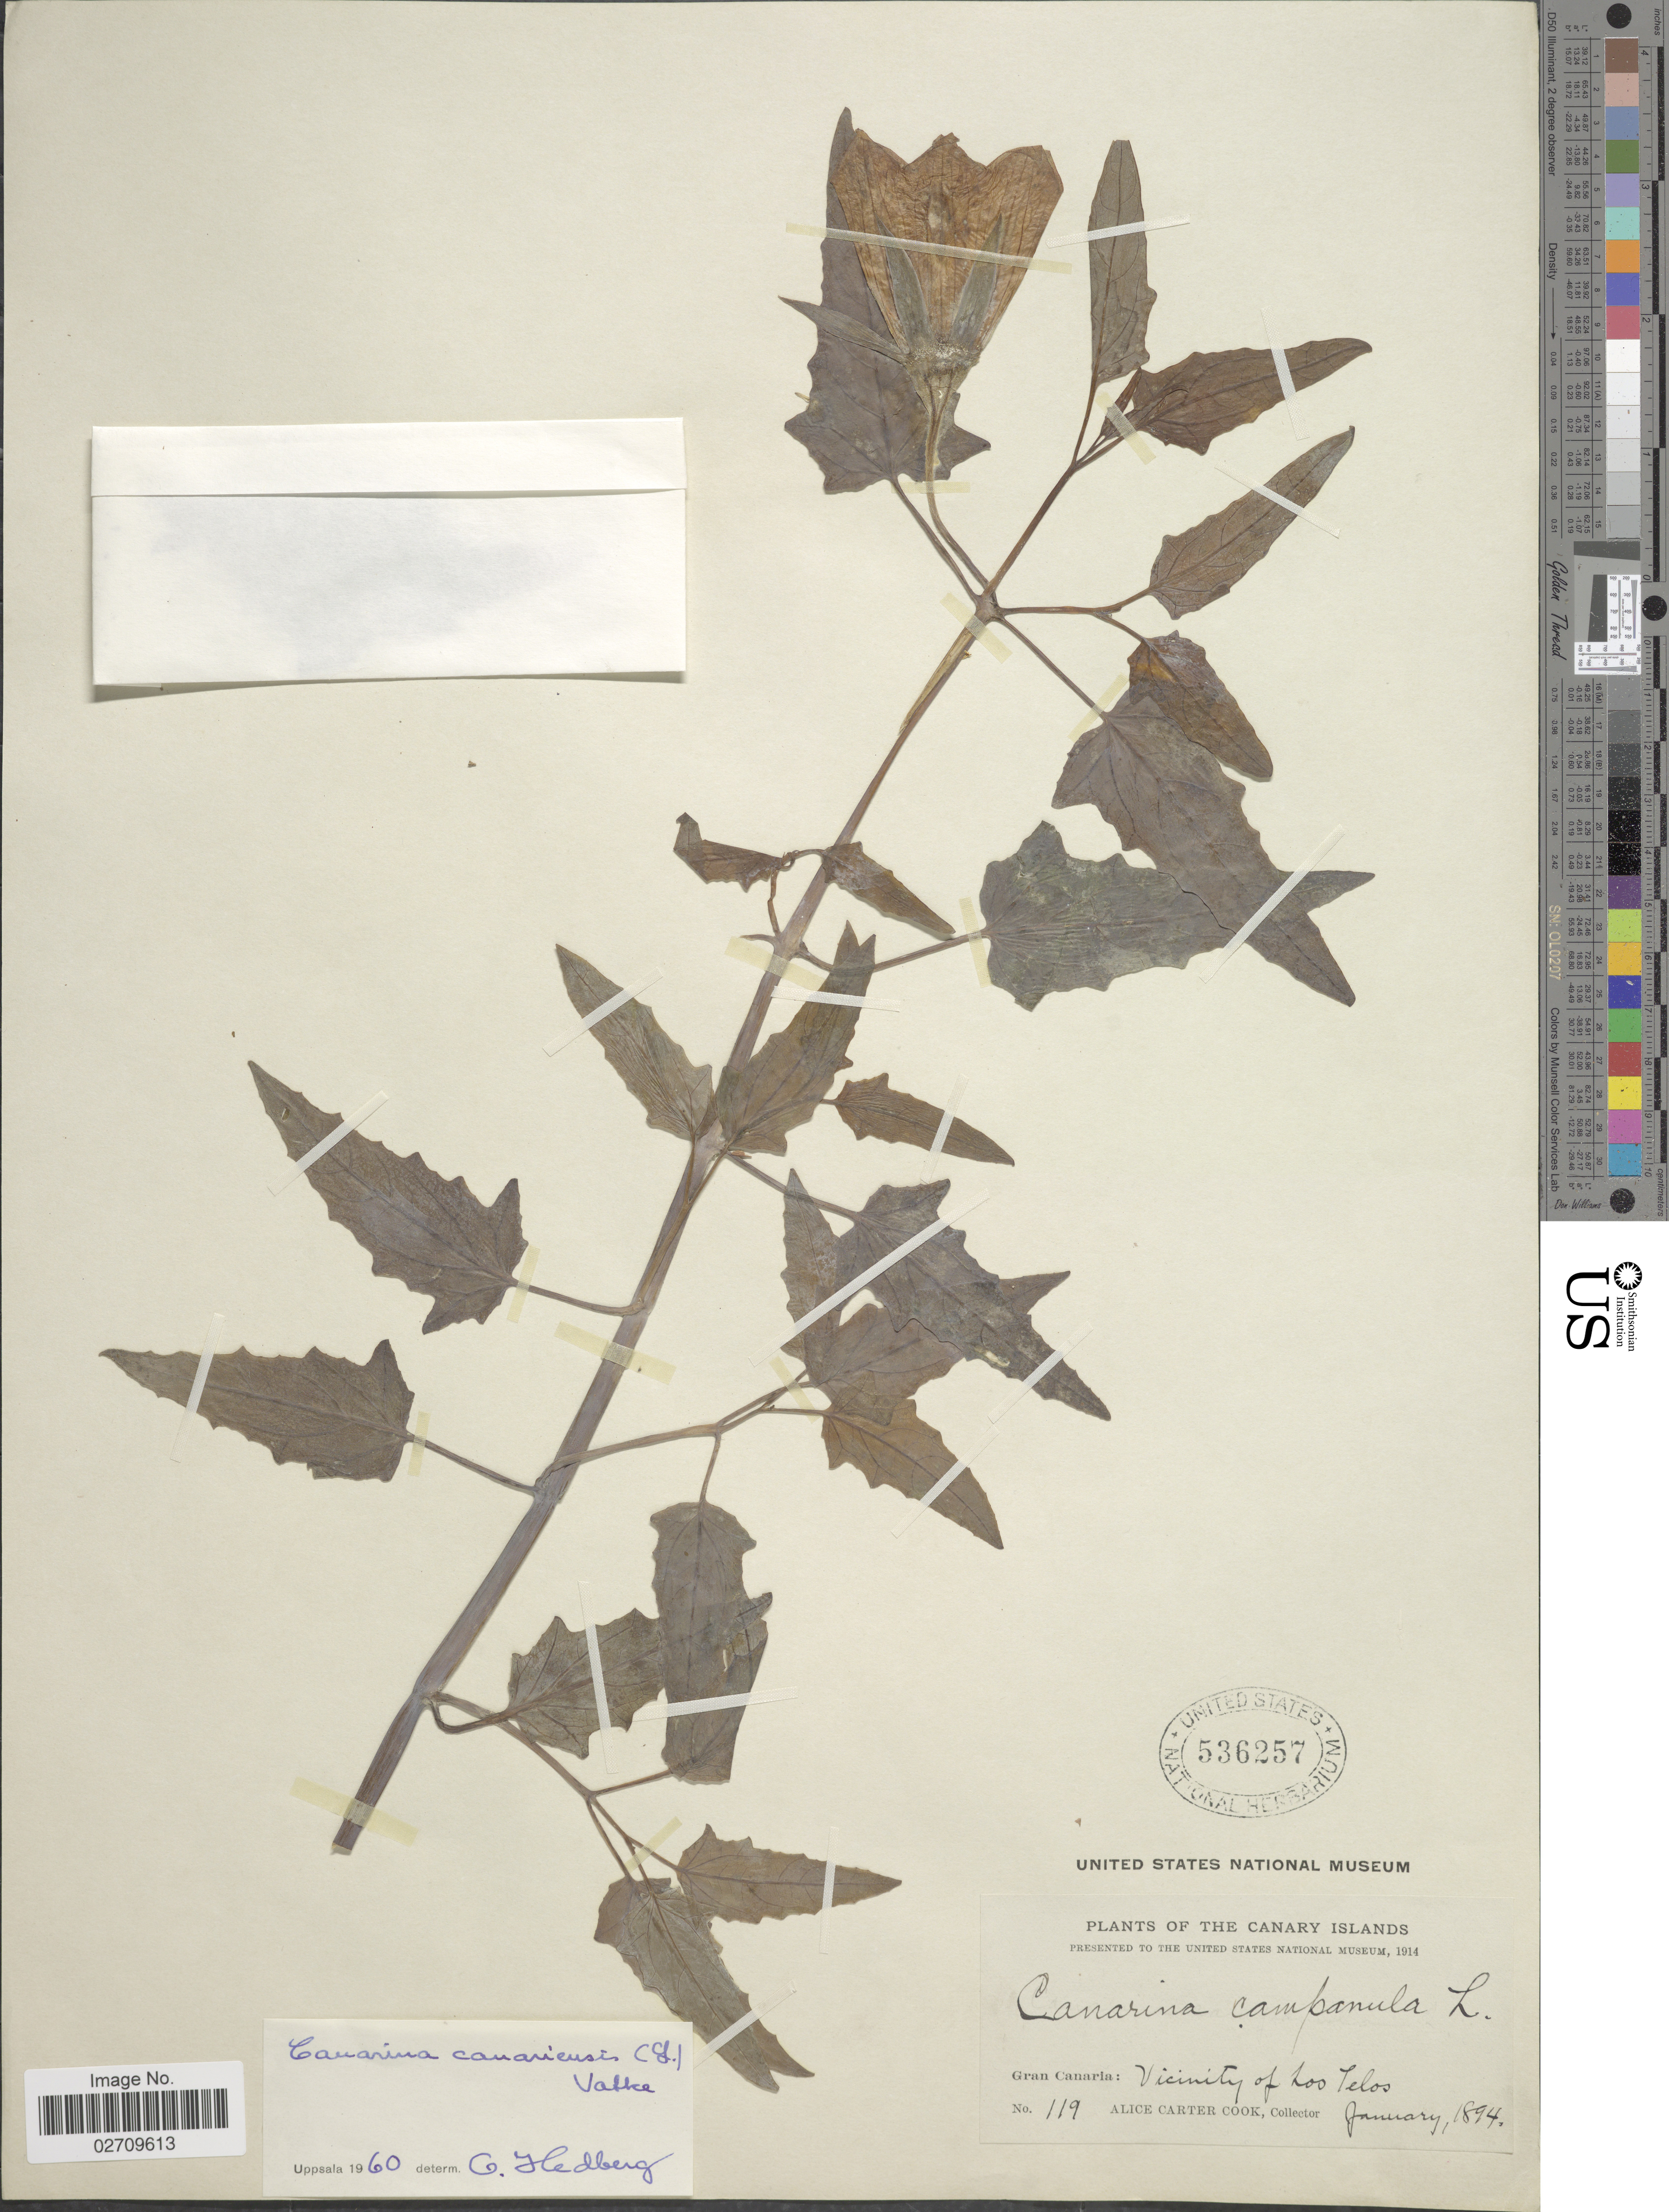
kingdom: Plantae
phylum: Tracheophyta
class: Magnoliopsida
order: Asterales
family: Campanulaceae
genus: Canarina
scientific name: Canarina canariensis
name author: (L.) Vatke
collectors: Alice C. Cook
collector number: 119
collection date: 1894-01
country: Spain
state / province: Canarias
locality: The Canary Islands, Gran Canaria: Vicinity of Los Telos (Los Tilos)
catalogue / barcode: US 536257